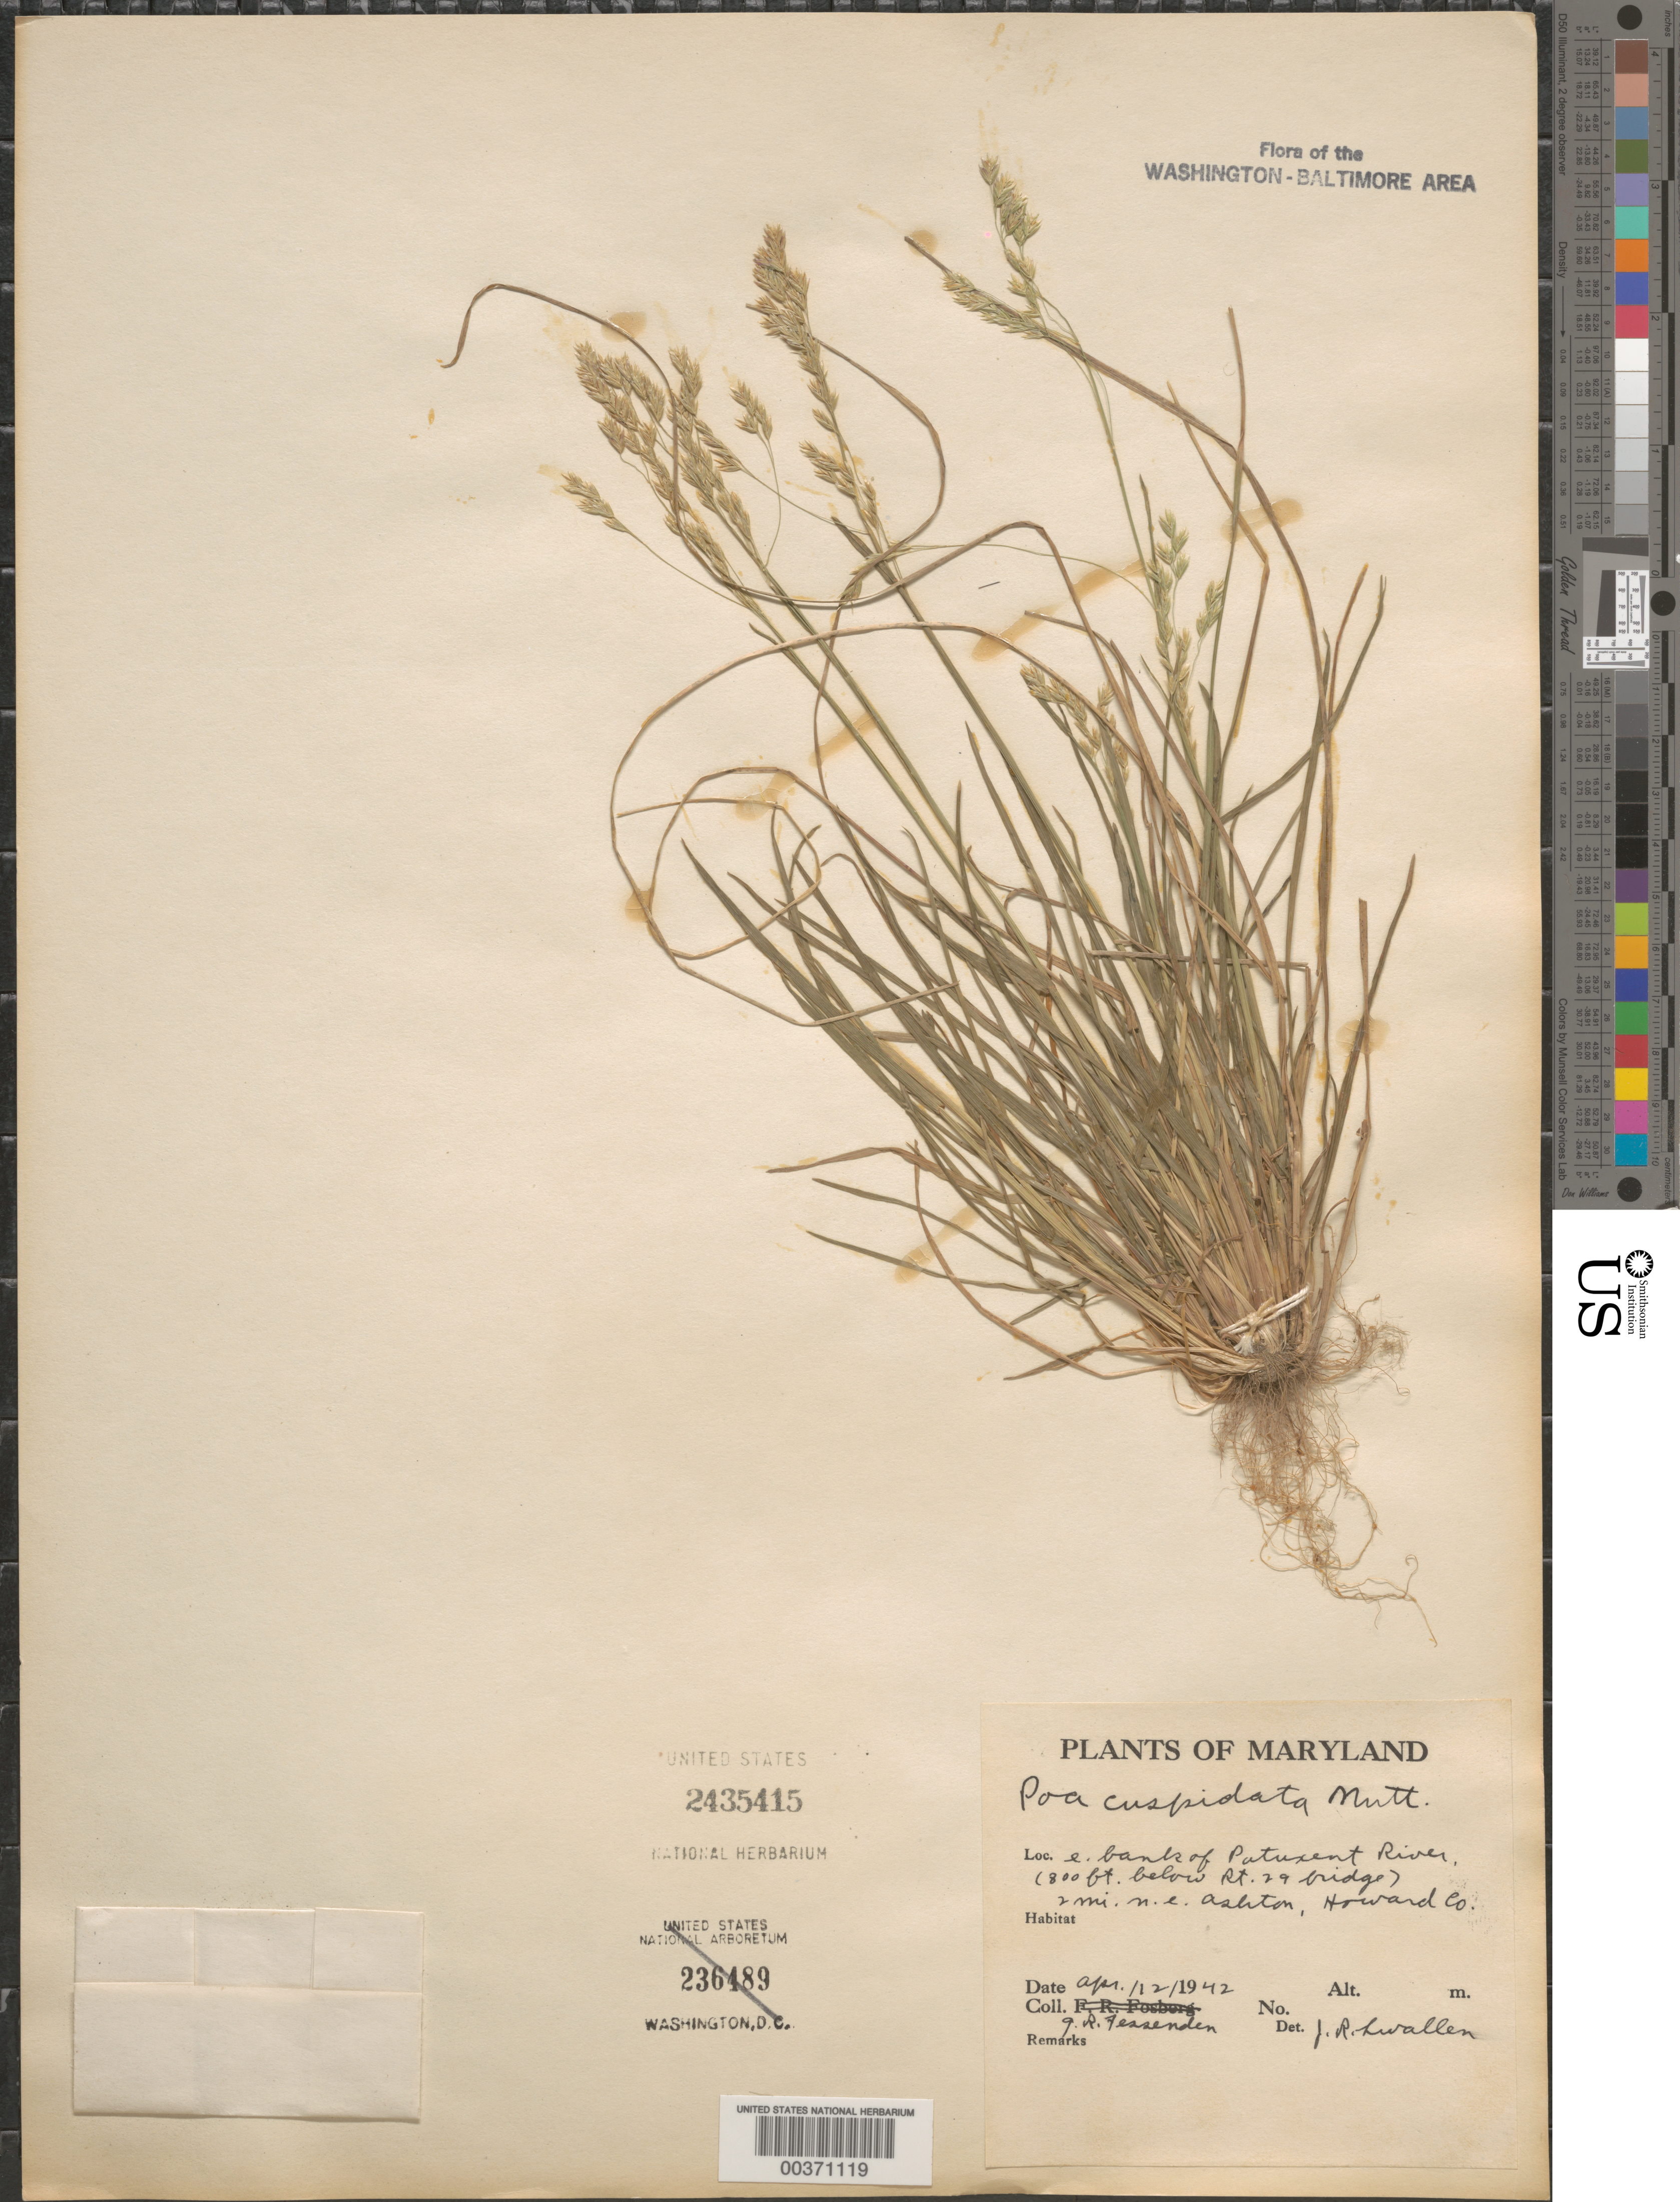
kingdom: Plantae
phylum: Tracheophyta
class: Liliopsida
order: Poales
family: Poaceae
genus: Poa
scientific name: Poa cuspidata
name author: Nutt.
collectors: J. R. Swallen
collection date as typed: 12 Apr 1942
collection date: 1942-04-12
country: United States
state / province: Maryland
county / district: Howard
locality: E of Patuxent River, 2 miles NE of Ashton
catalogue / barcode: US 2435415